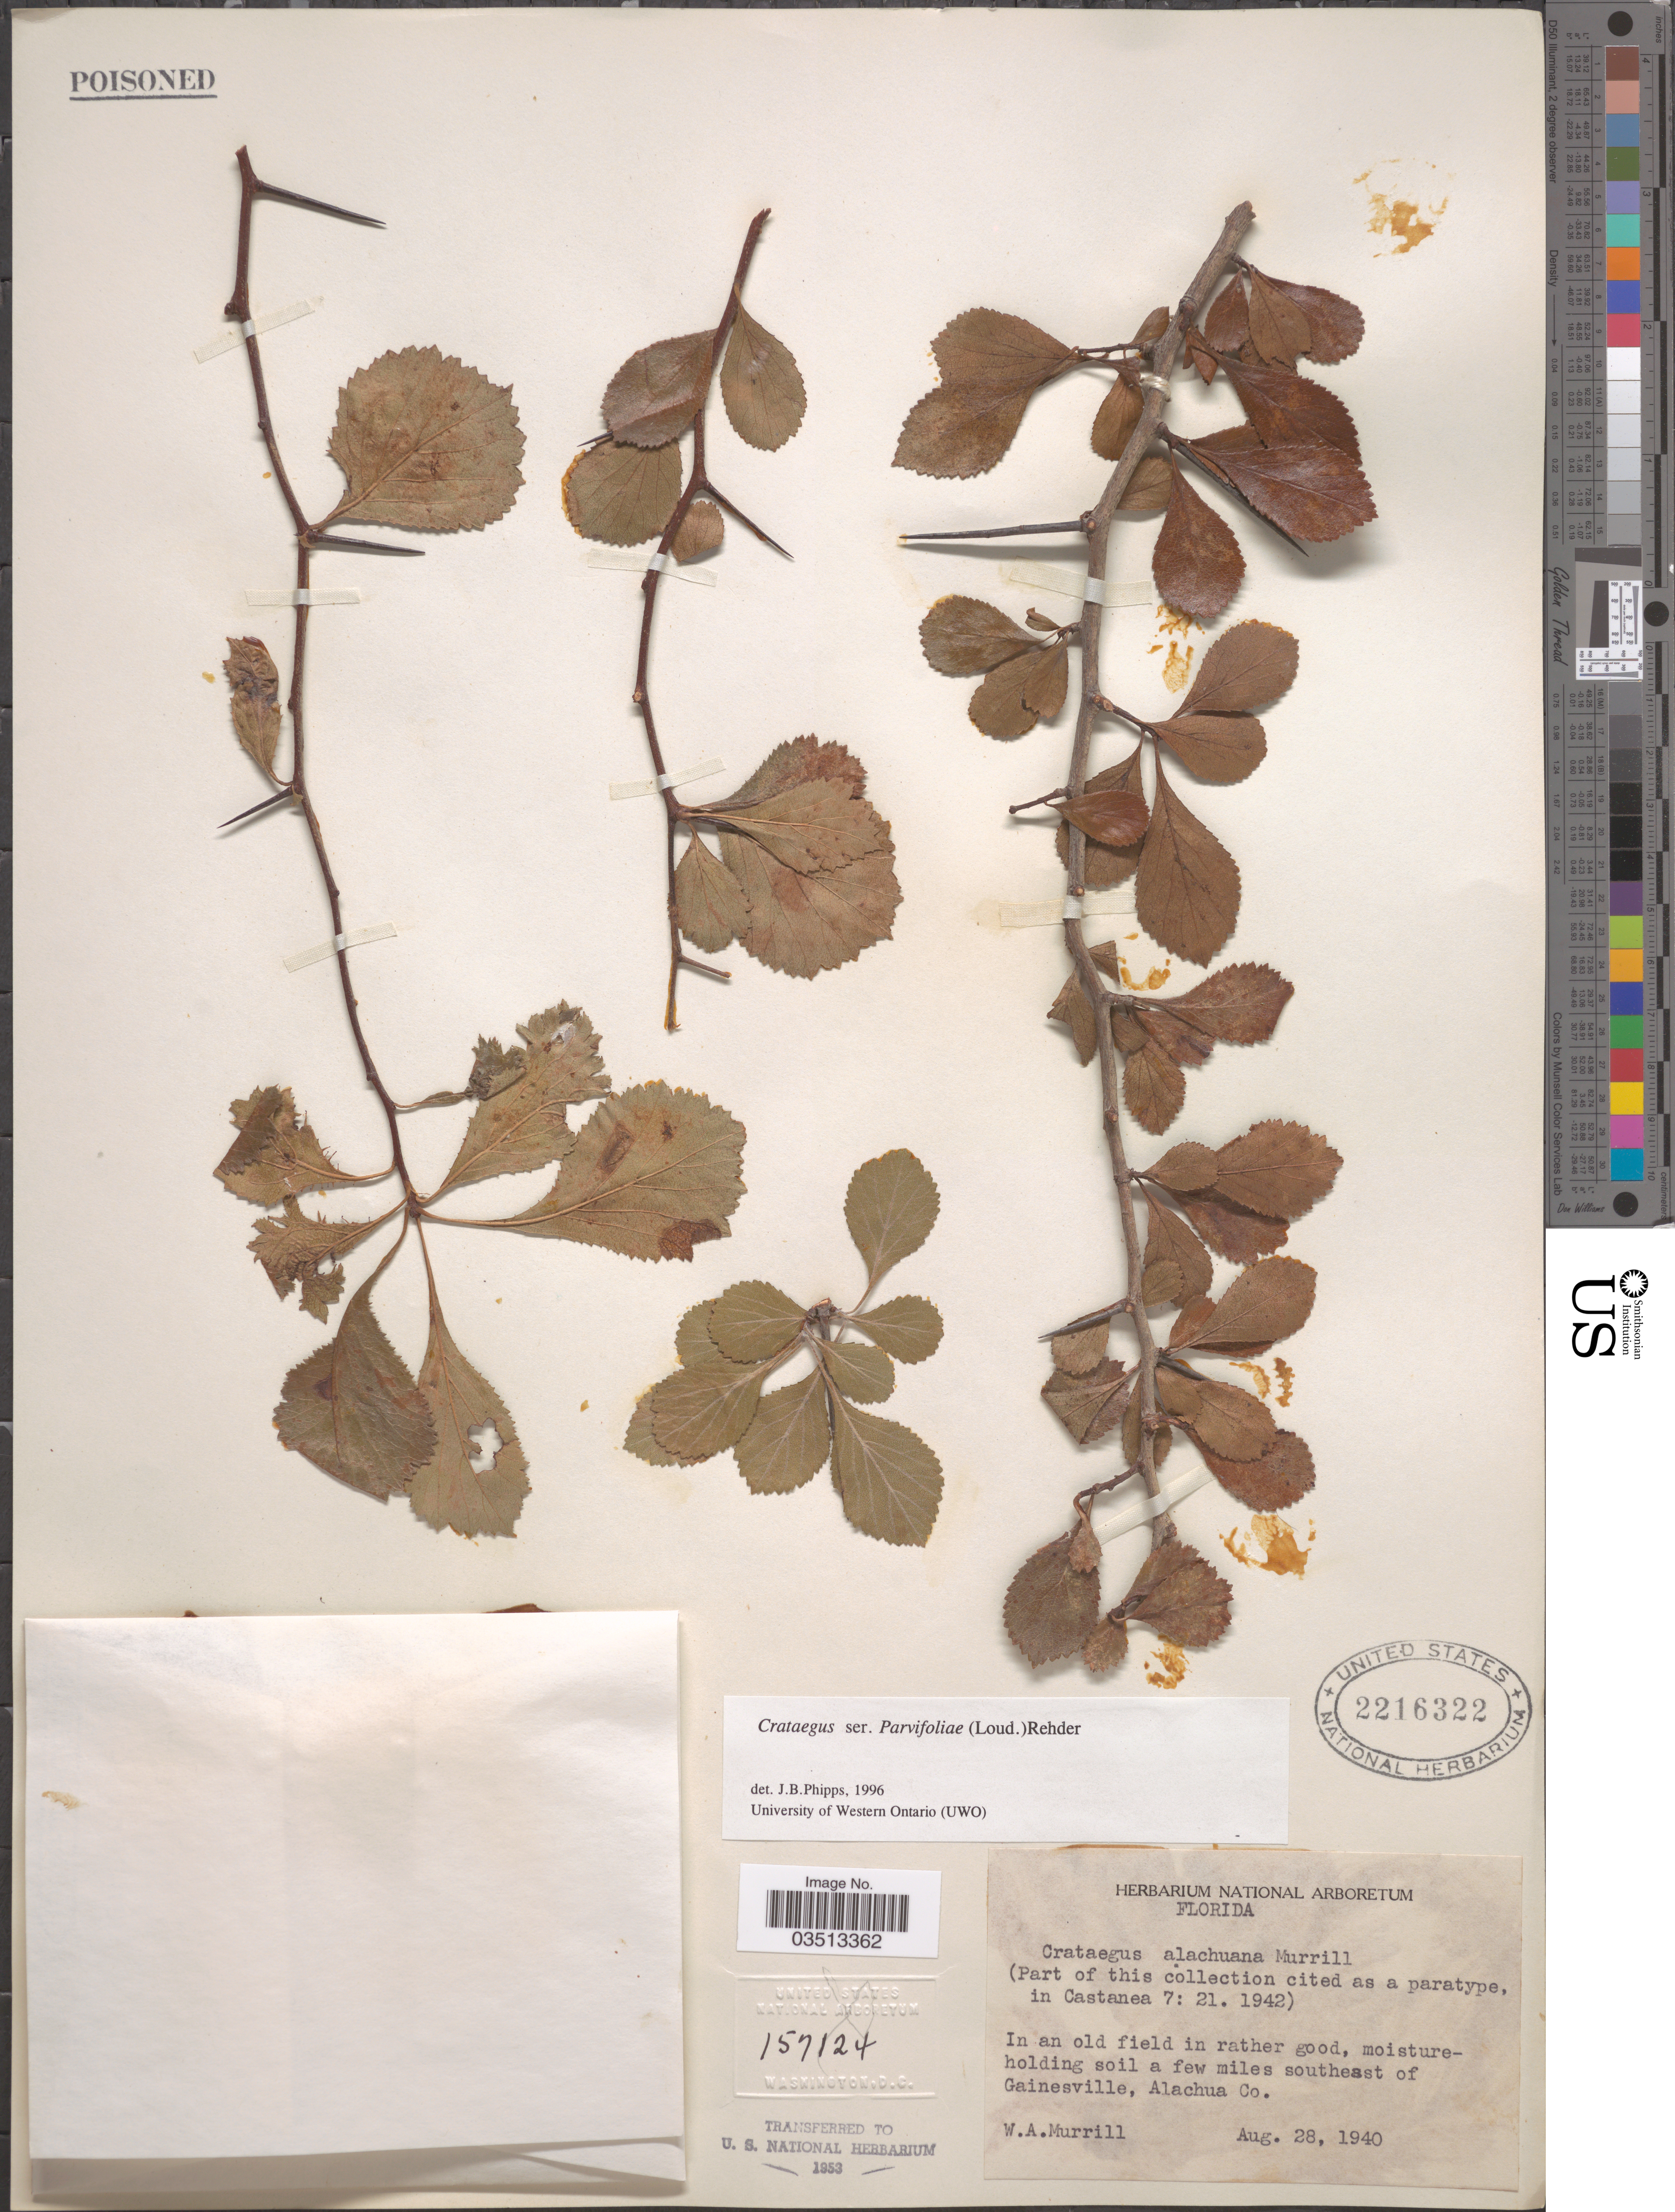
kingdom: Plantae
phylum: Tracheophyta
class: Magnoliopsida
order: Rosales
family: Rosaceae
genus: Crataegus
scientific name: Crataegus alachuana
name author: Murrill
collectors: W. A. Murrill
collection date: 1940-08-28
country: United States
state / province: Florida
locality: A few miles southeast of Gainesville, Alachua Co.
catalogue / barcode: US 2216322